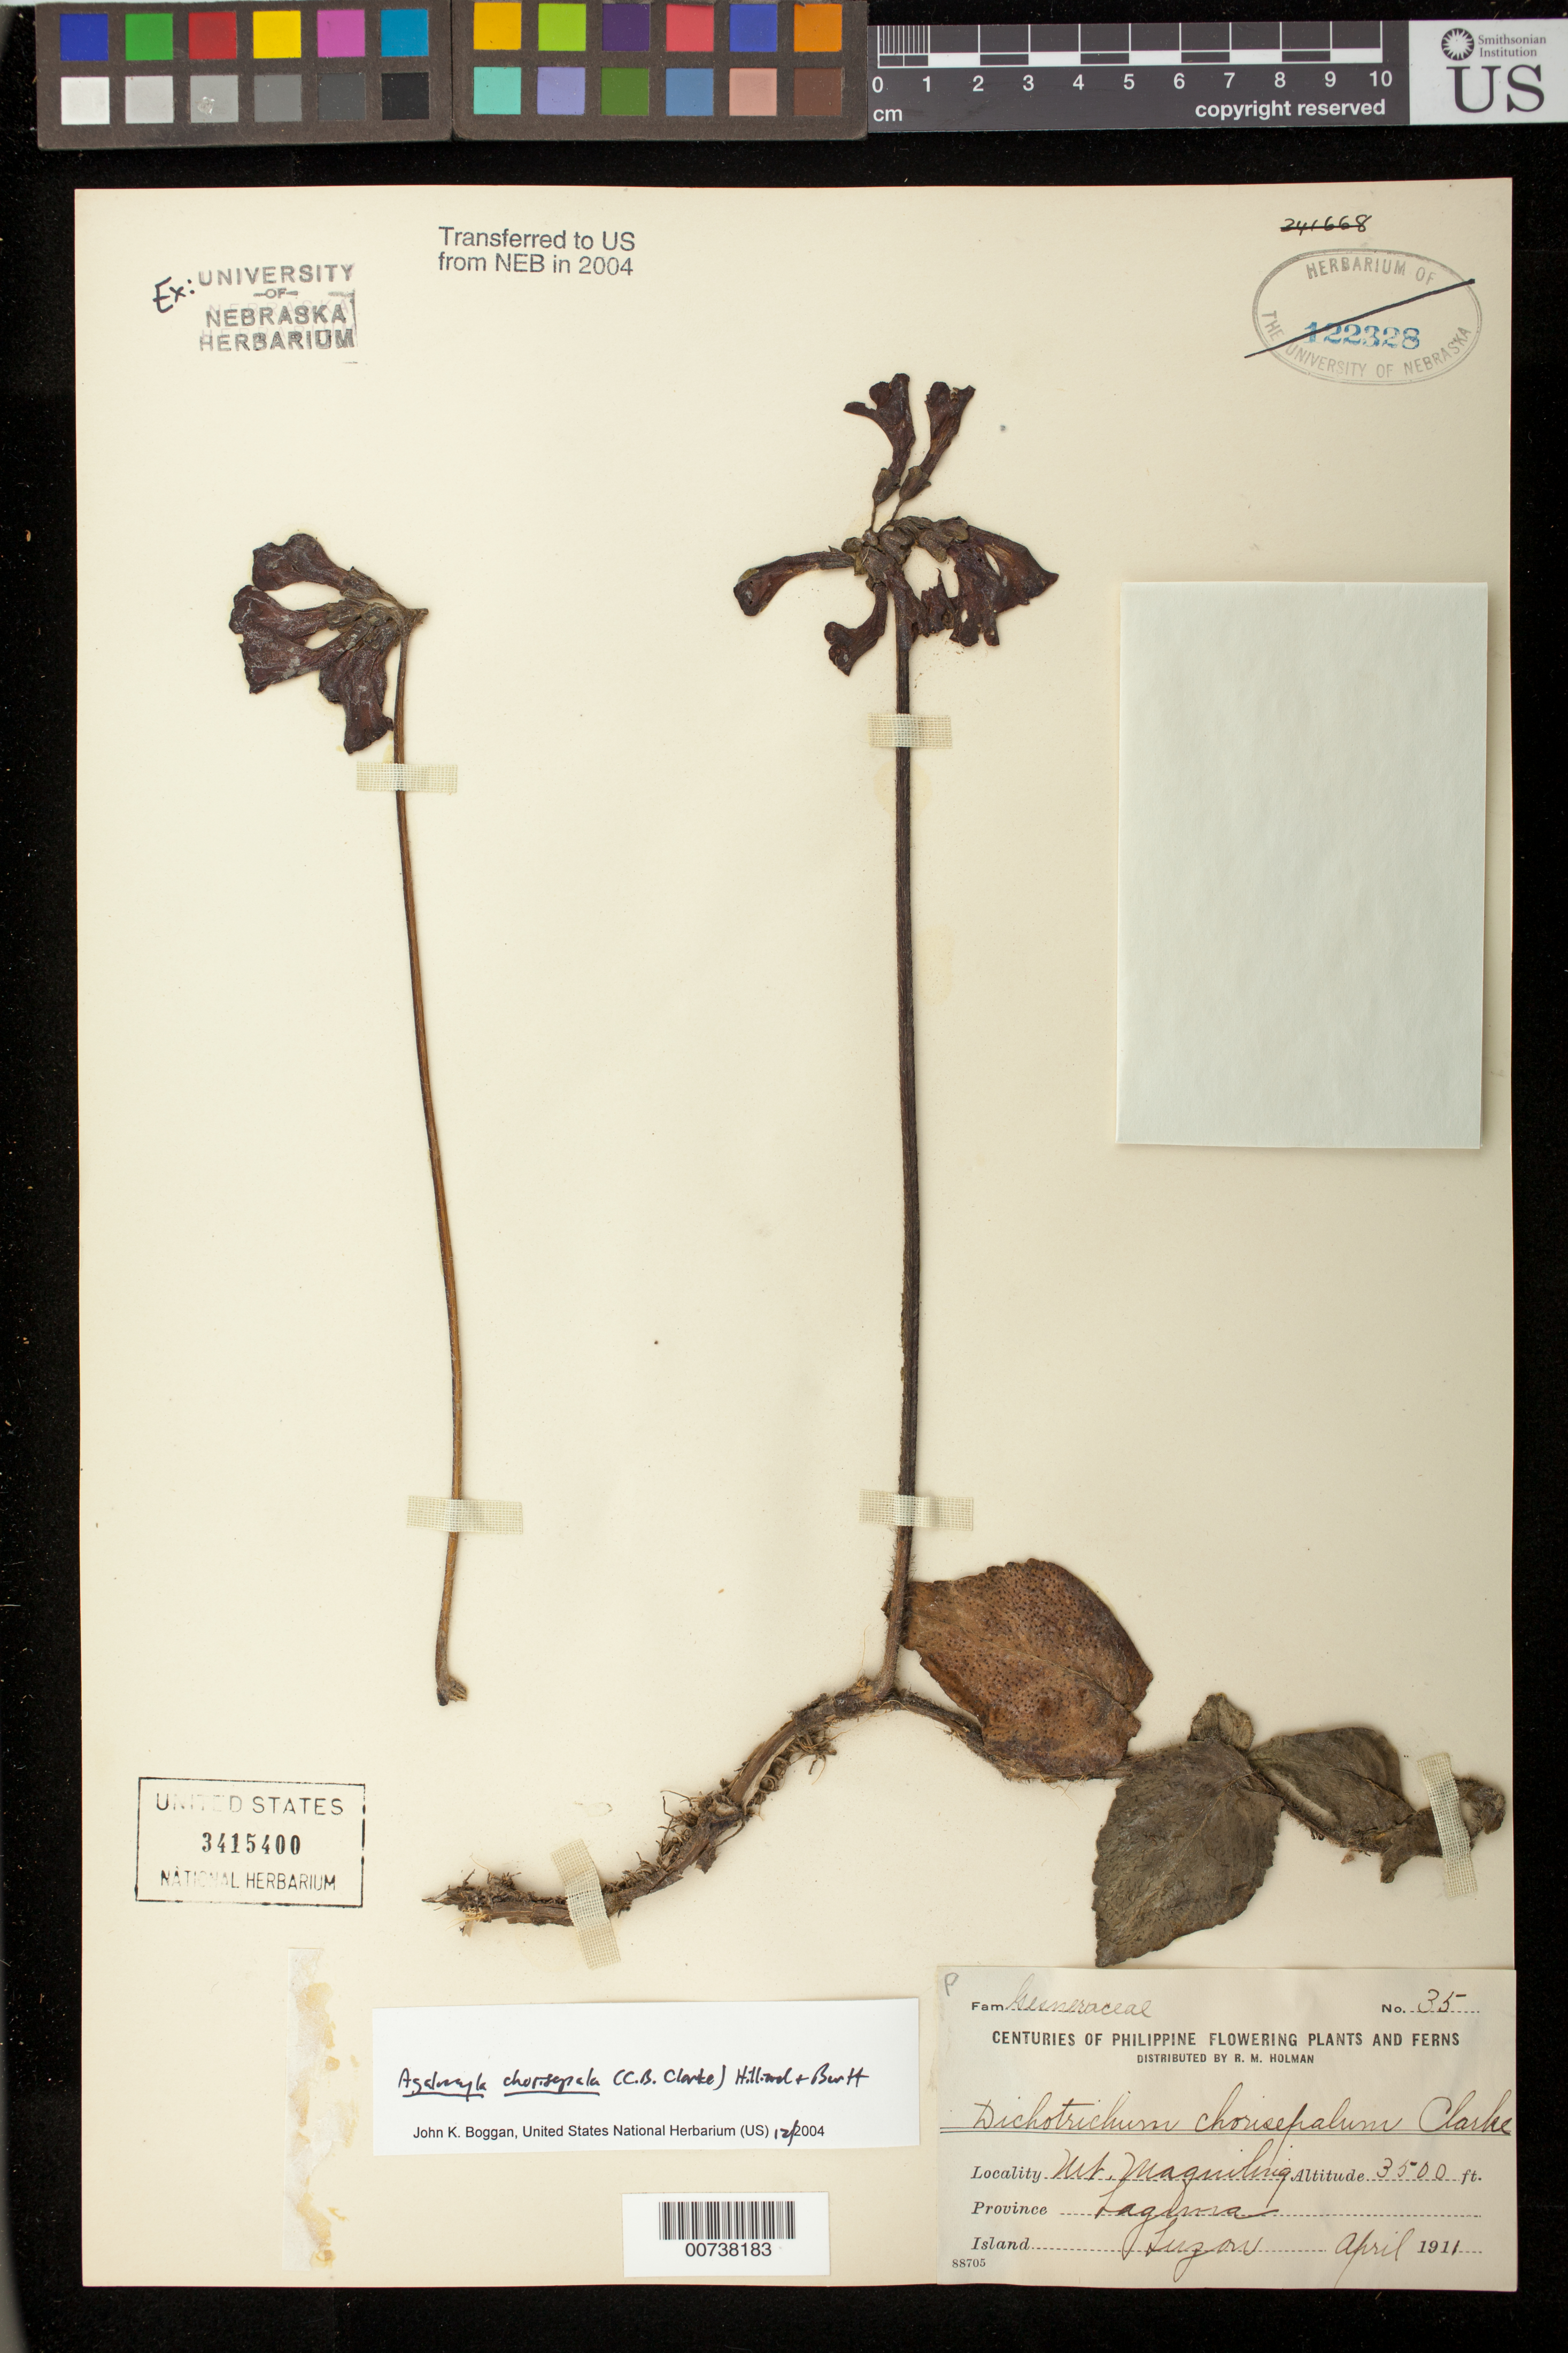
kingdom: Plantae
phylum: Tracheophyta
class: Magnoliopsida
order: Lamiales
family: Gesneriaceae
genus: Agalmyla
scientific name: Agalmyla chorisepala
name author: (C.B. Clarke) Hilliard & B.L. Burtt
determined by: Boggan, J. K., (US), NMNH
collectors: R. Holman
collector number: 35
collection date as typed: Apr 1911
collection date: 1911-04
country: Philippines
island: Luzon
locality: Mt. Maquiling, Province Laguna, Island Luzon.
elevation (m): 1067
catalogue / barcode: US 3415400